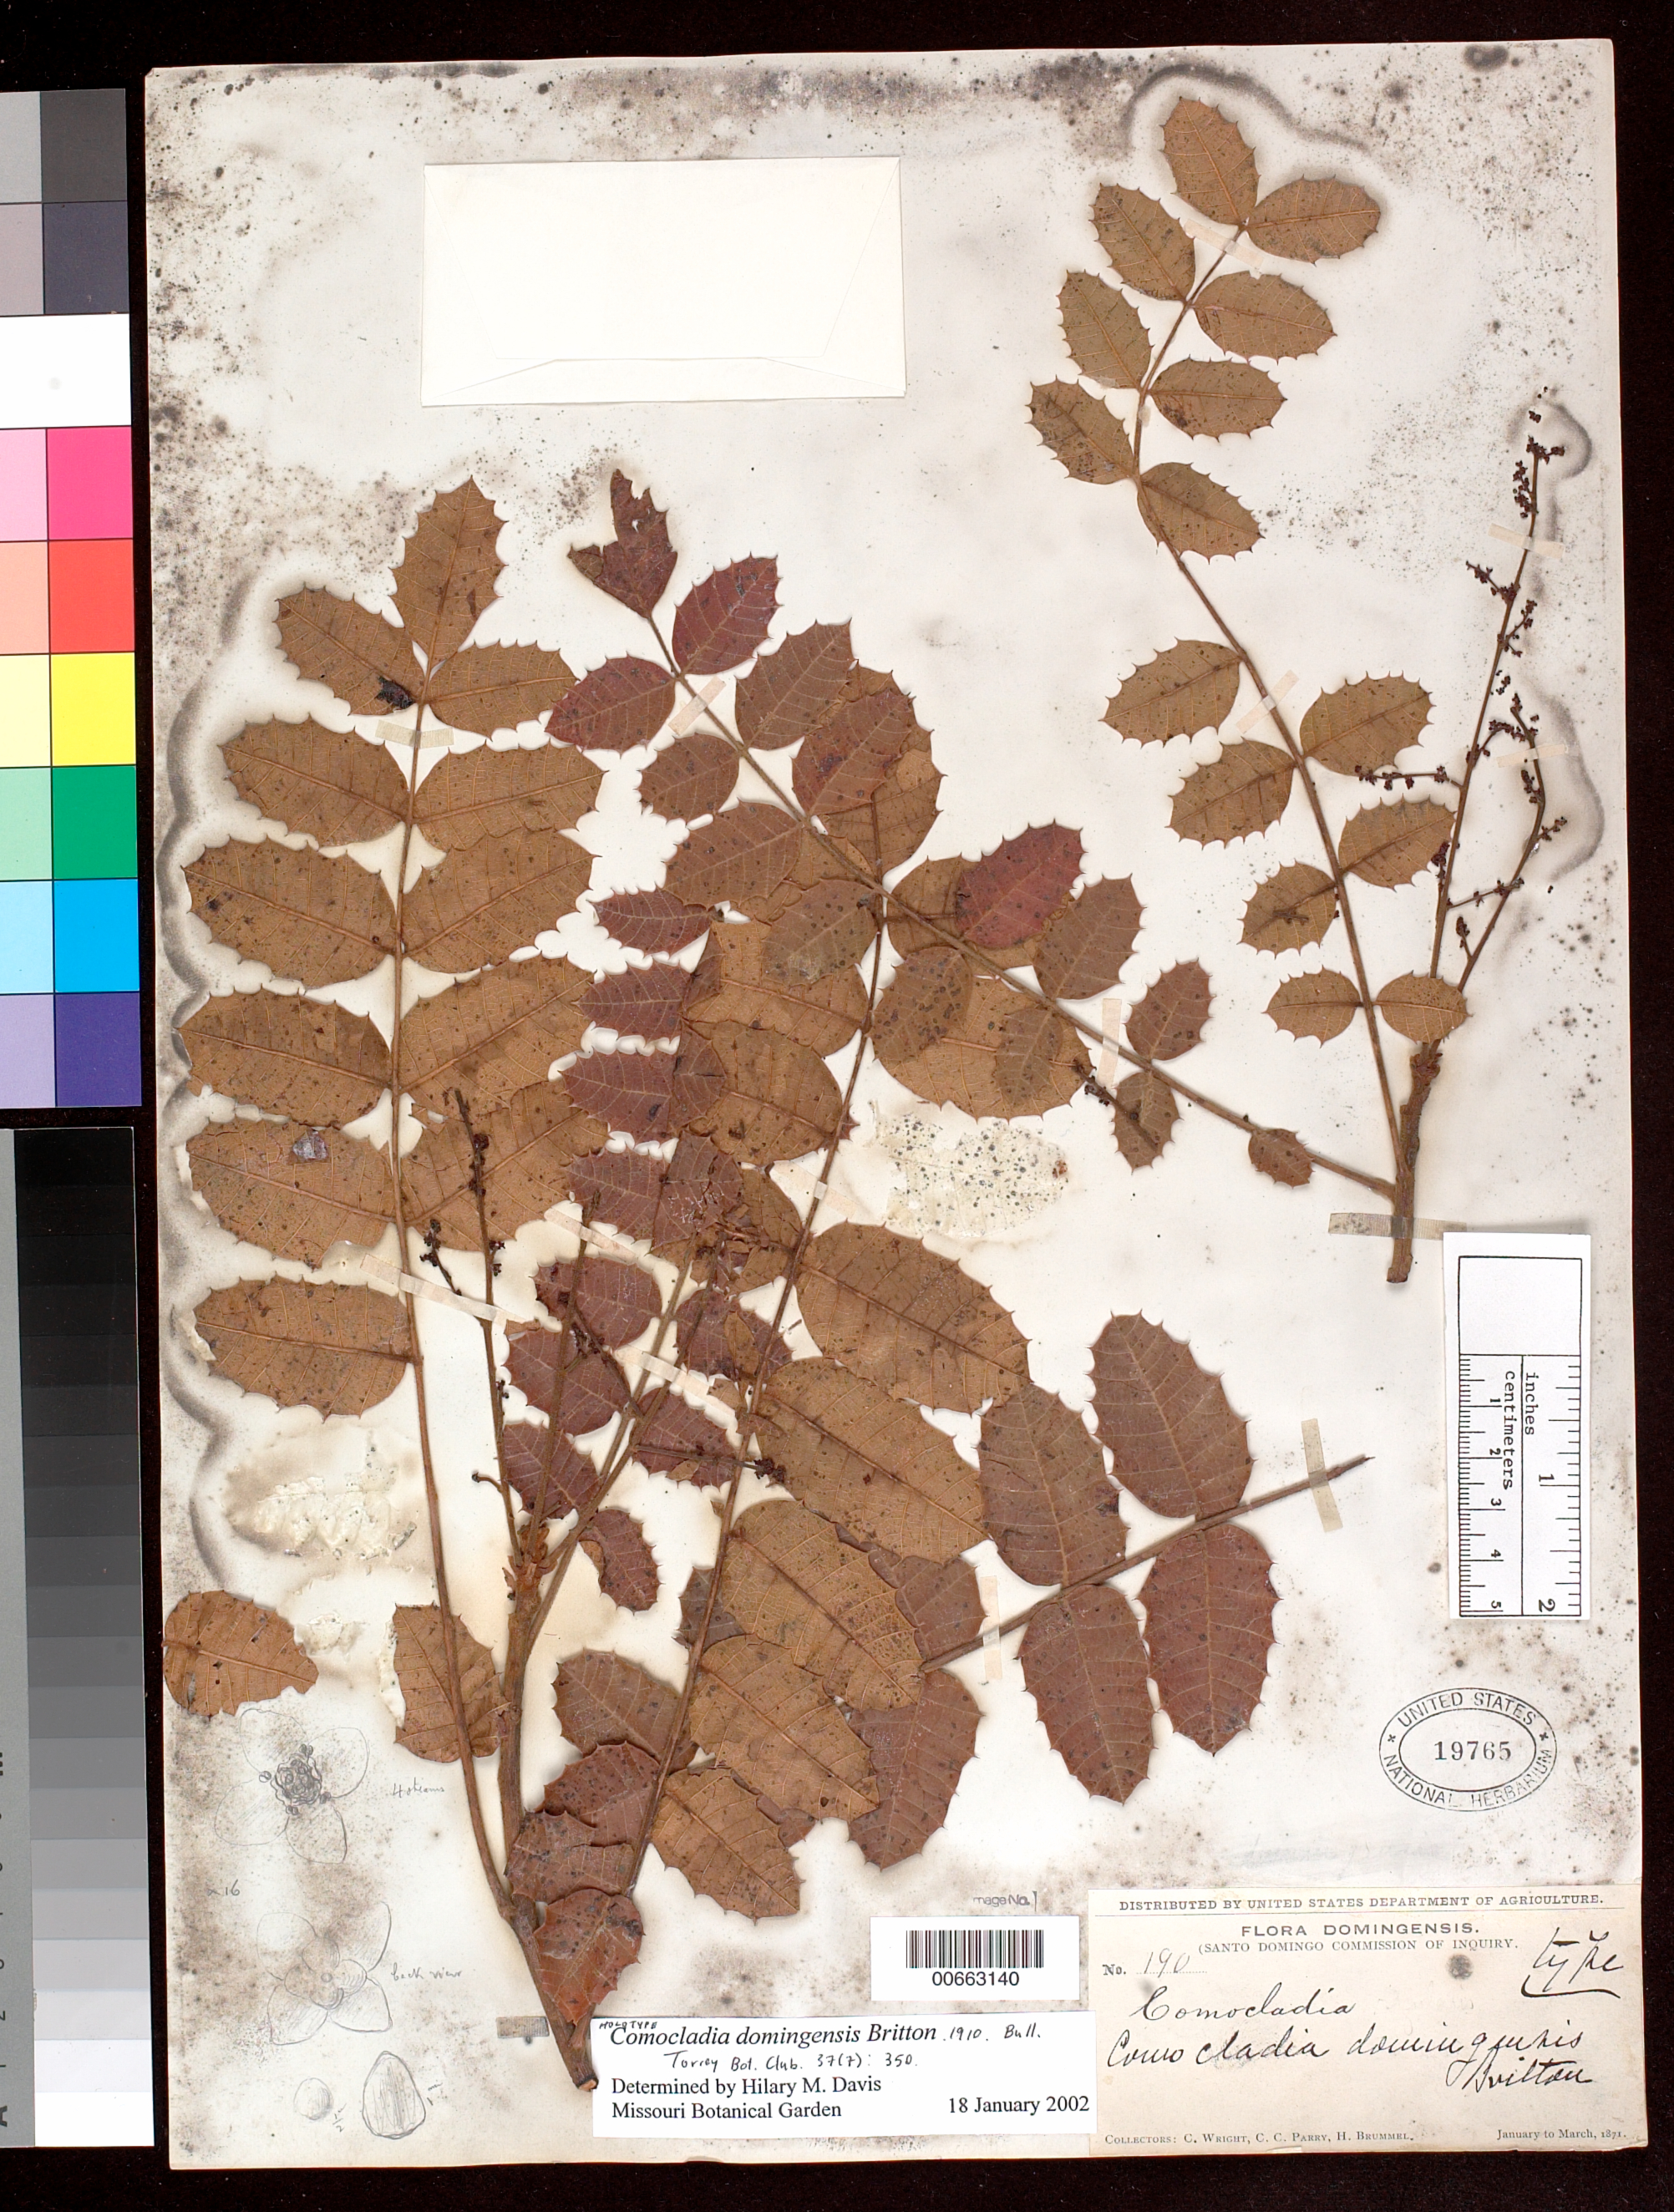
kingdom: Plantae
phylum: Tracheophyta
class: Magnoliopsida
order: Sapindales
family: Anacardiaceae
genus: Comocladia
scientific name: Comocladia domingensis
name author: Britton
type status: Holotype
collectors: C. Wright, C. C. Parry & H. Brummel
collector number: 190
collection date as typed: Jan 1871 to -- Mar 1871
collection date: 1871-01/1871-03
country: Dominican Republic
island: Hispaniola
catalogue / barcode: US 19765